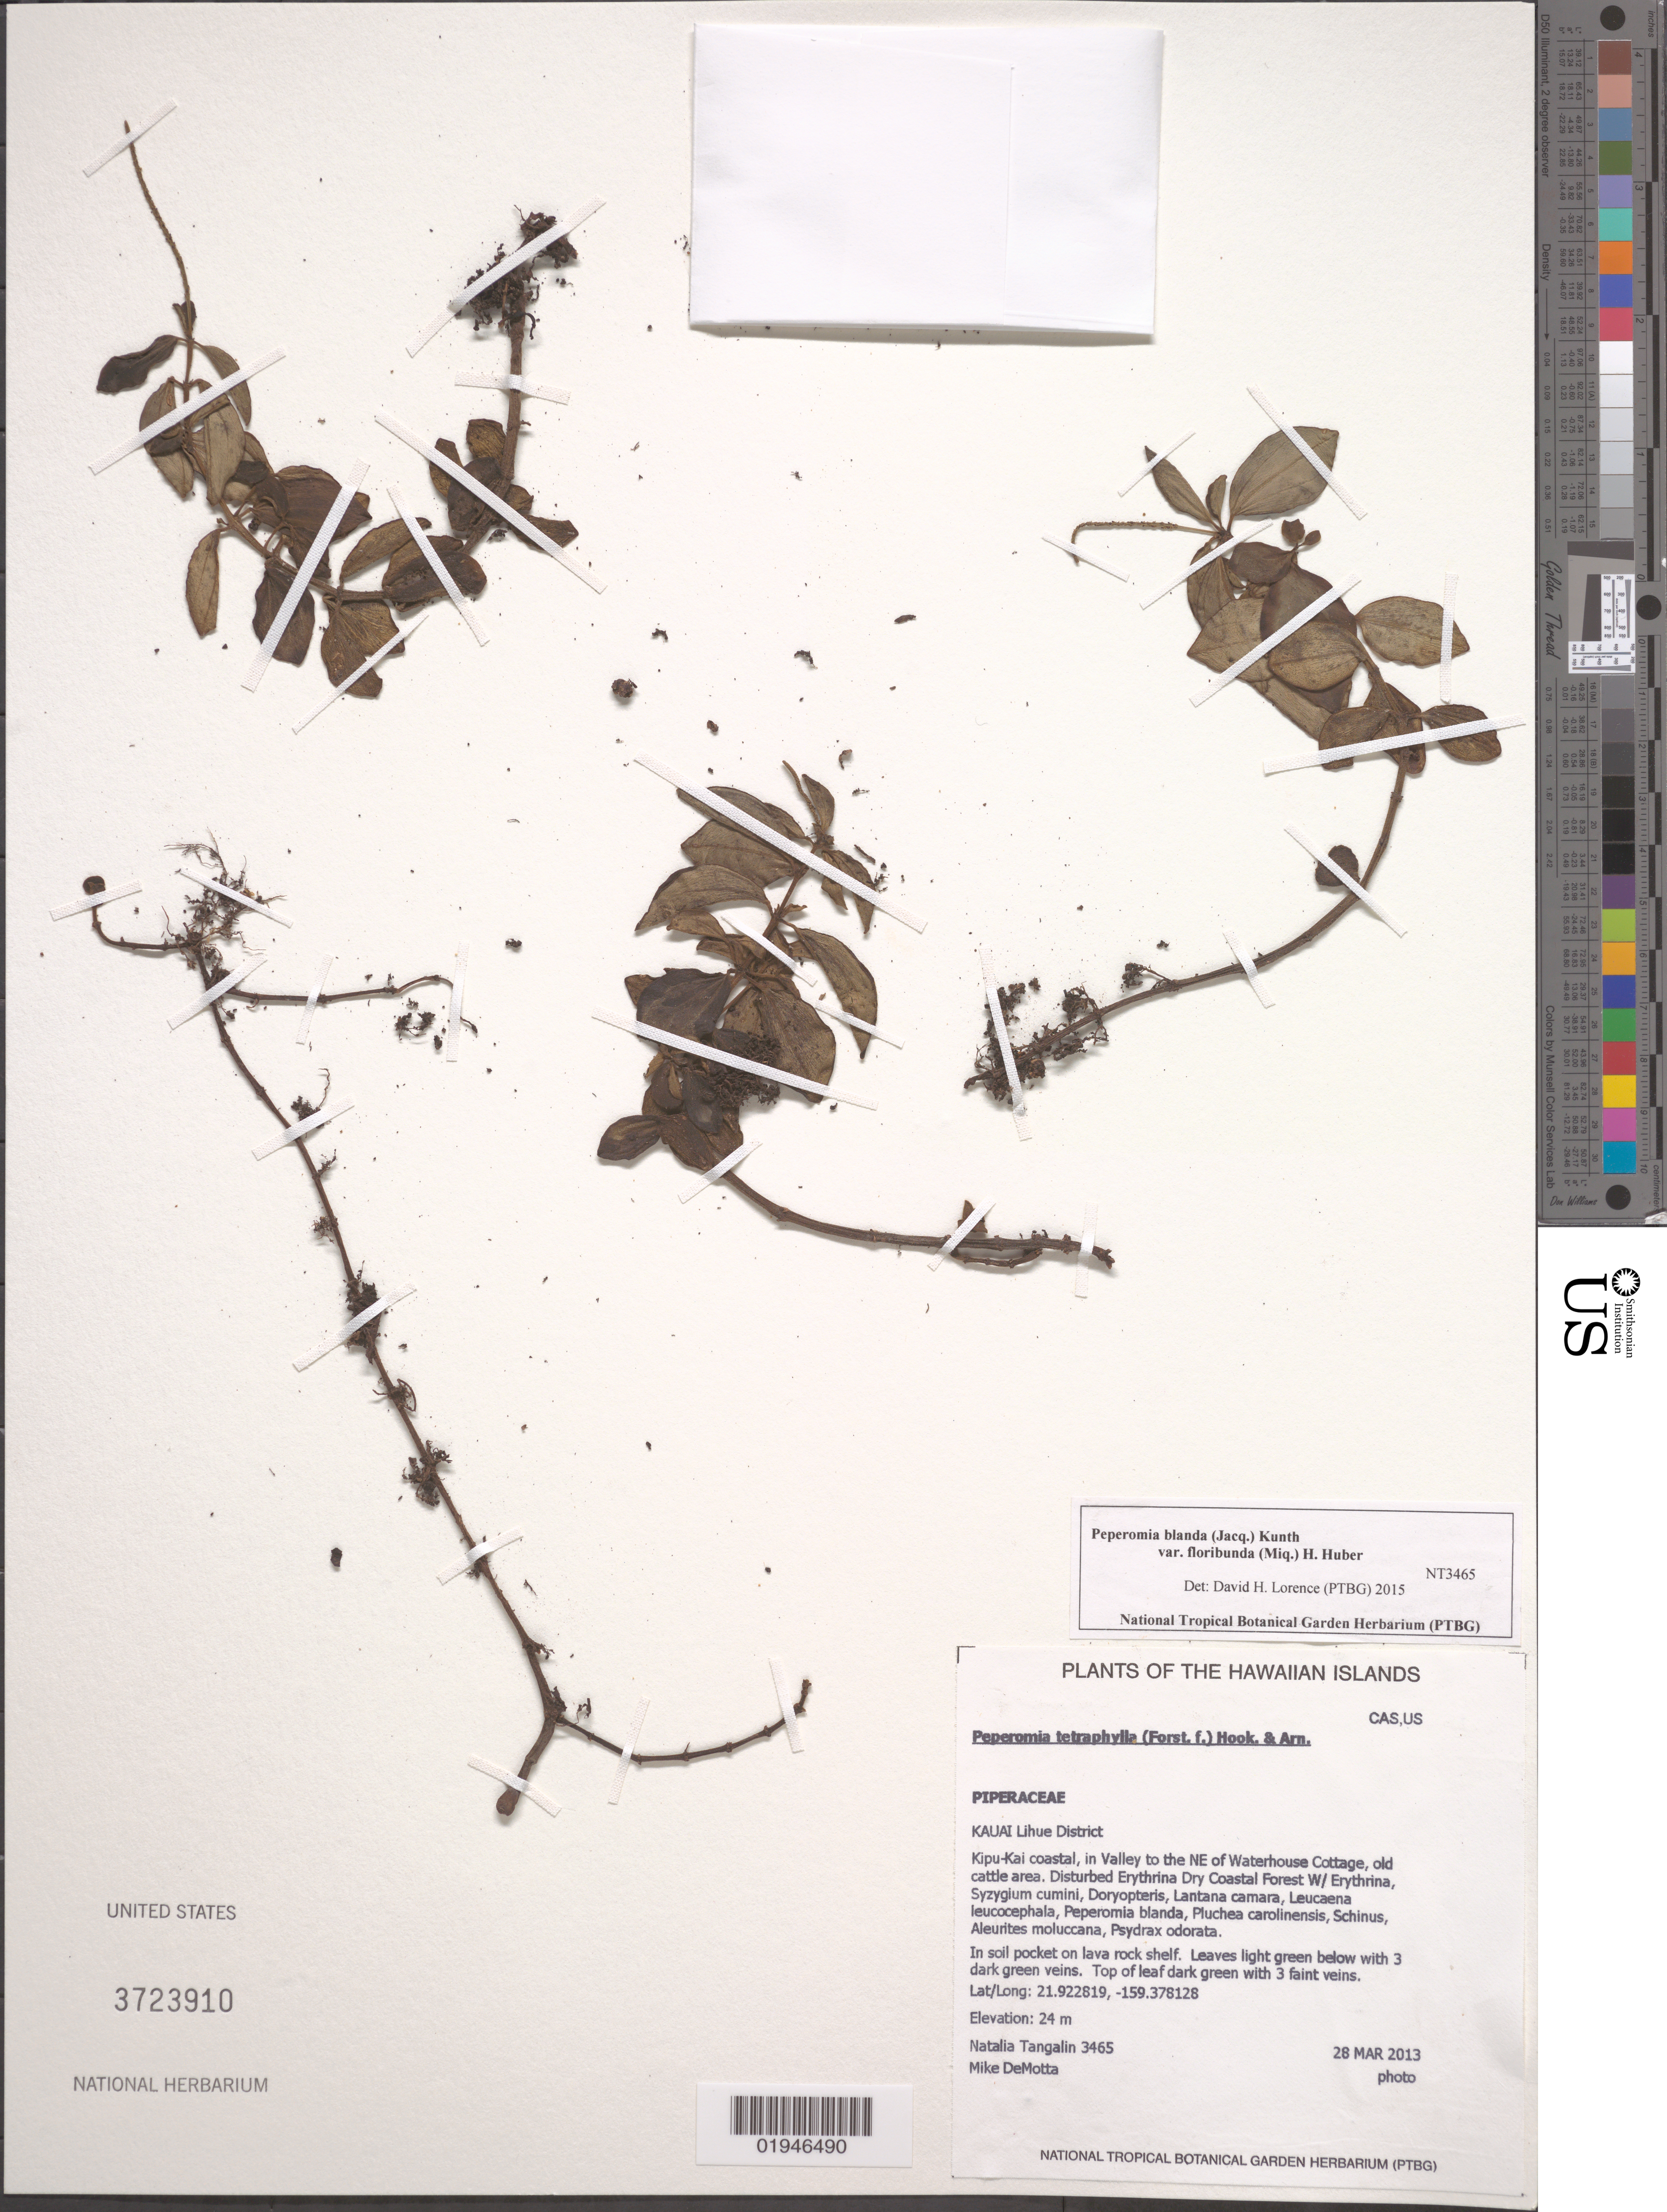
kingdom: Plantae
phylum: Tracheophyta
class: Magnoliopsida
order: Piperales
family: Piperaceae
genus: Peperomia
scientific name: Peperomia leptostachya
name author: Hook. & Arn.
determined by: Wagner, W. L., (BOT), Smithsonian Institution - National Museum of Natural History (UNITED STATES)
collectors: N. Tangalin & M. DeMotta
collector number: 3465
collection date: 2013-03-28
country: United States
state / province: Hawaii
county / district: Kauai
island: Kaua'i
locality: Lihue District, Kipu-Kai coastal, in Valley to the NE of Waterhouse Cottage, old cattle area.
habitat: Disturbed dry coastal forest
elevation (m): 24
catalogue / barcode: US 3723910